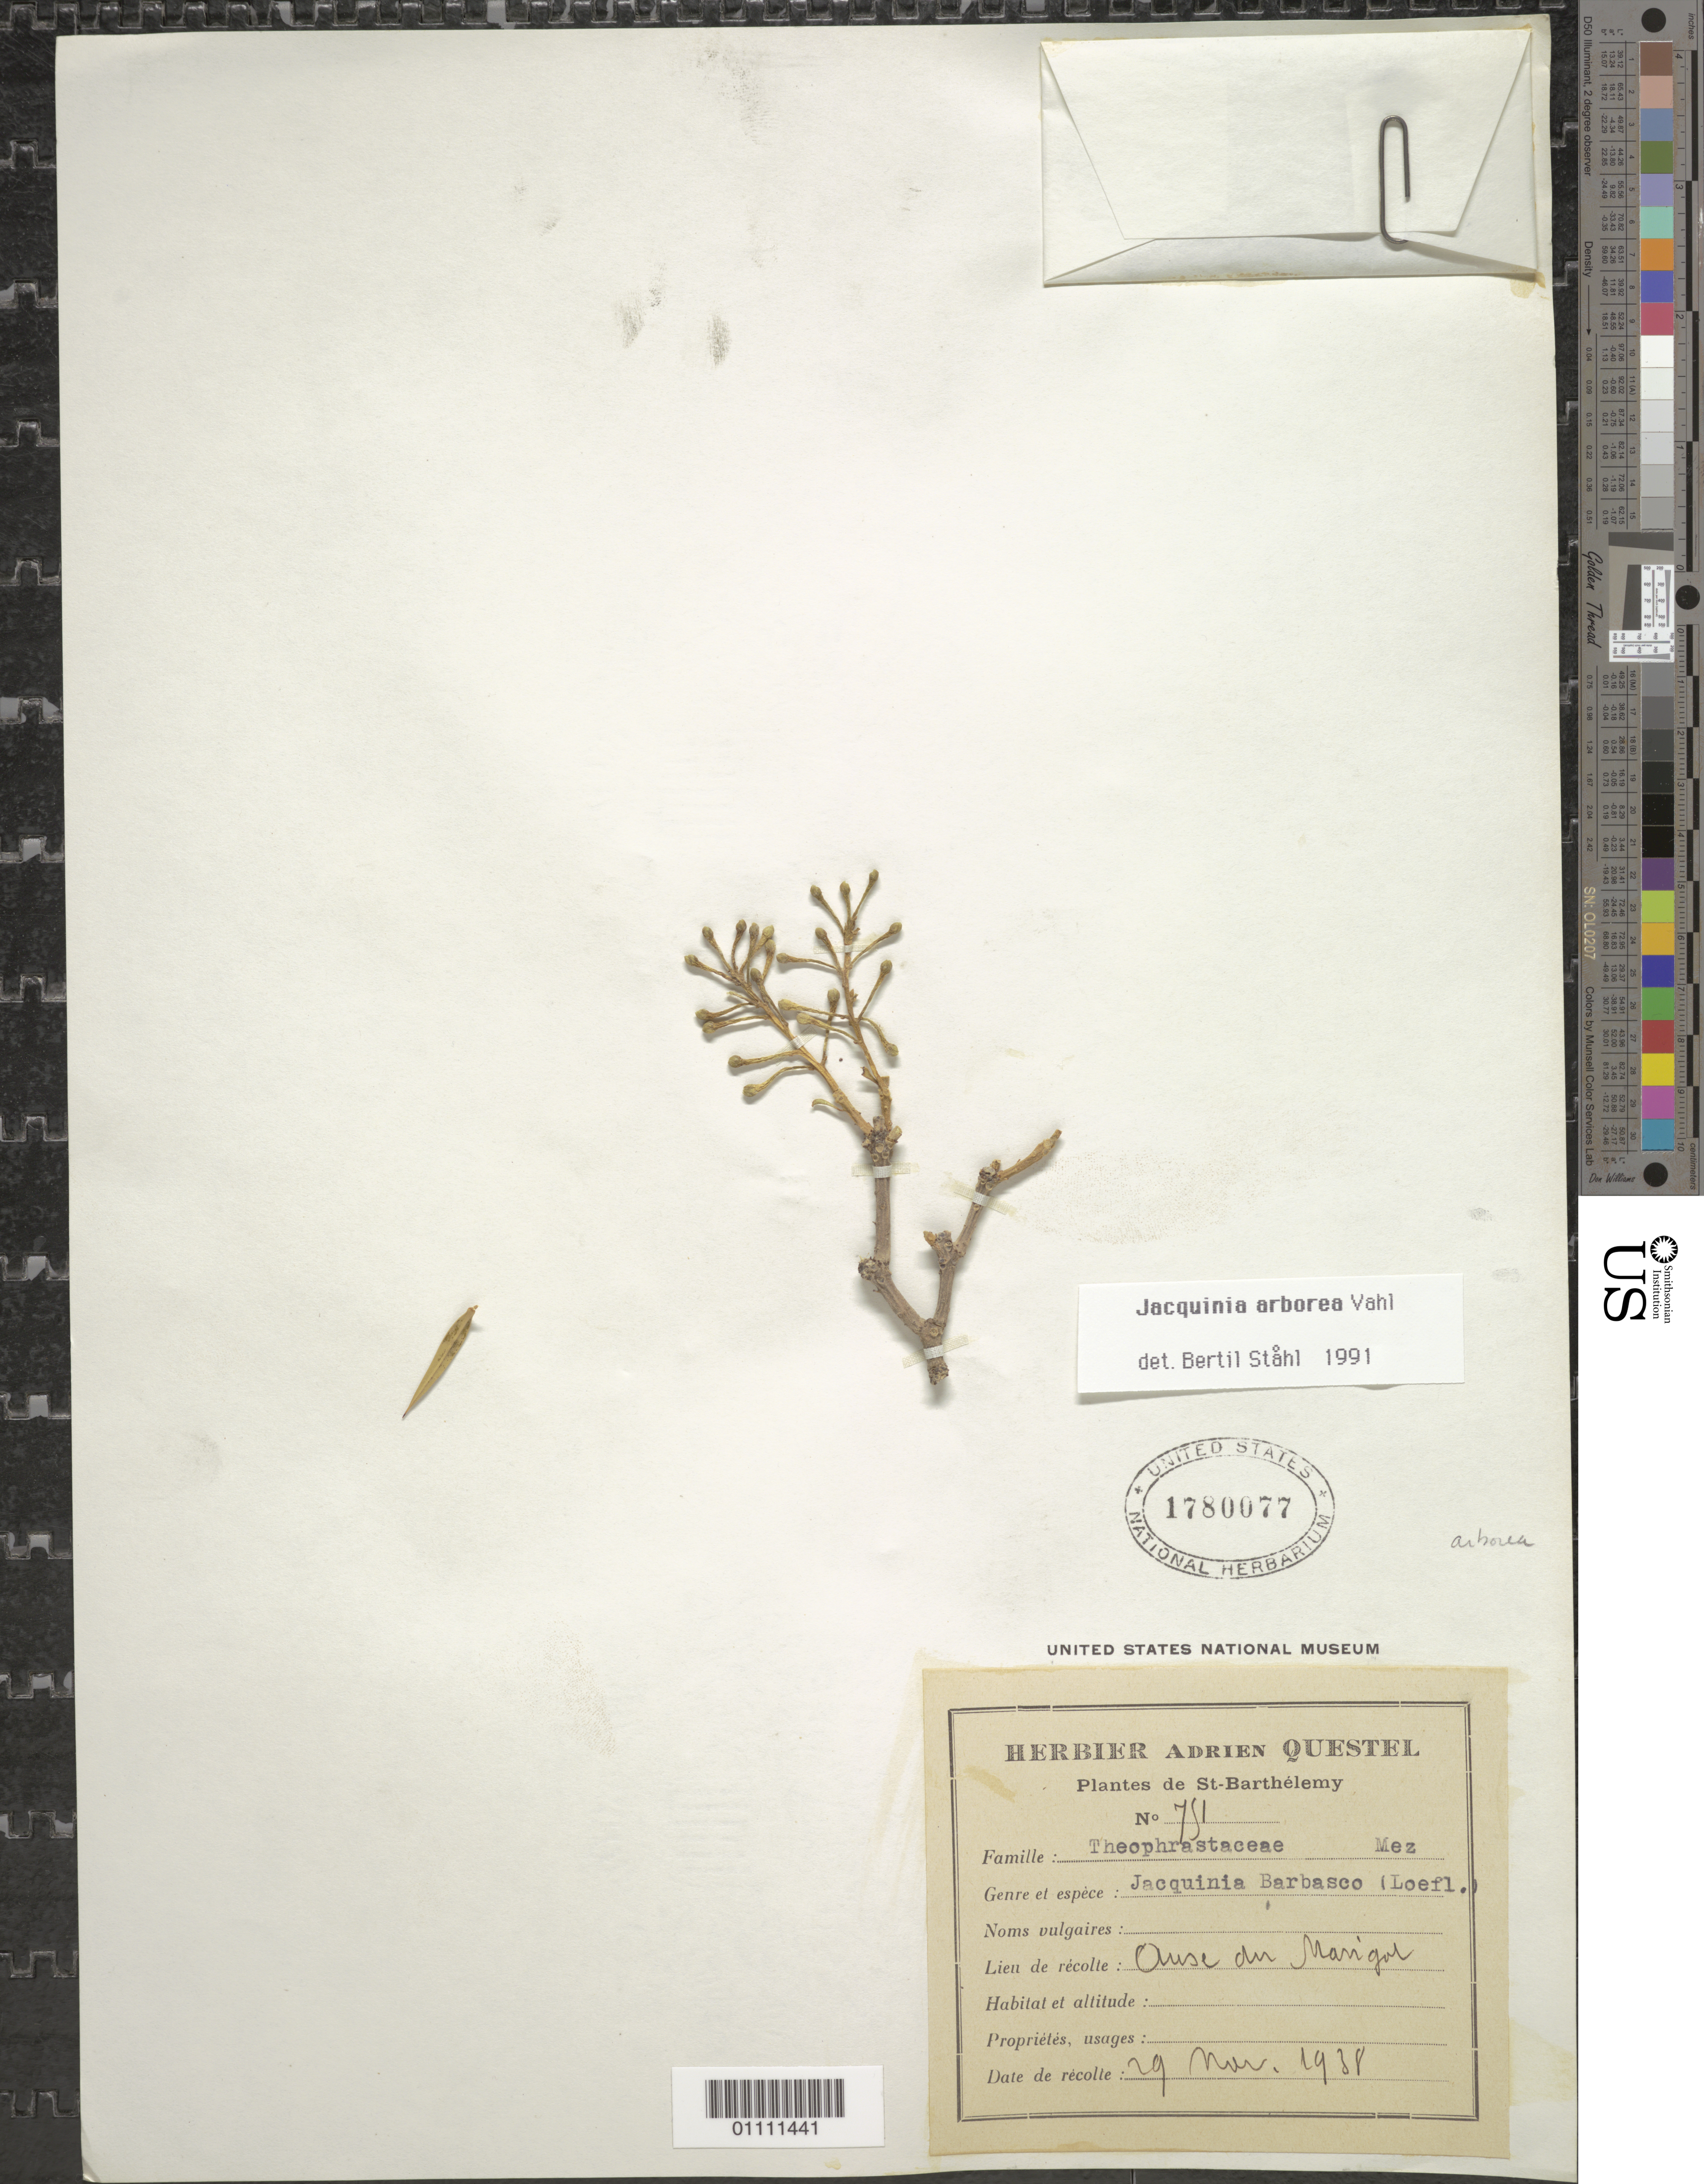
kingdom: Plantae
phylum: Tracheophyta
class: Magnoliopsida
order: Ericales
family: Primulaceae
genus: Jacquinia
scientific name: Jacquinia arborea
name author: Vahl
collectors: A. Questel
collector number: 751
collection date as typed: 29 Mar 1938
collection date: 1938-03-29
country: Saint Barthélemy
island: St. Barthélemy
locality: Ause du Marigue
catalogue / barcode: US 1780077